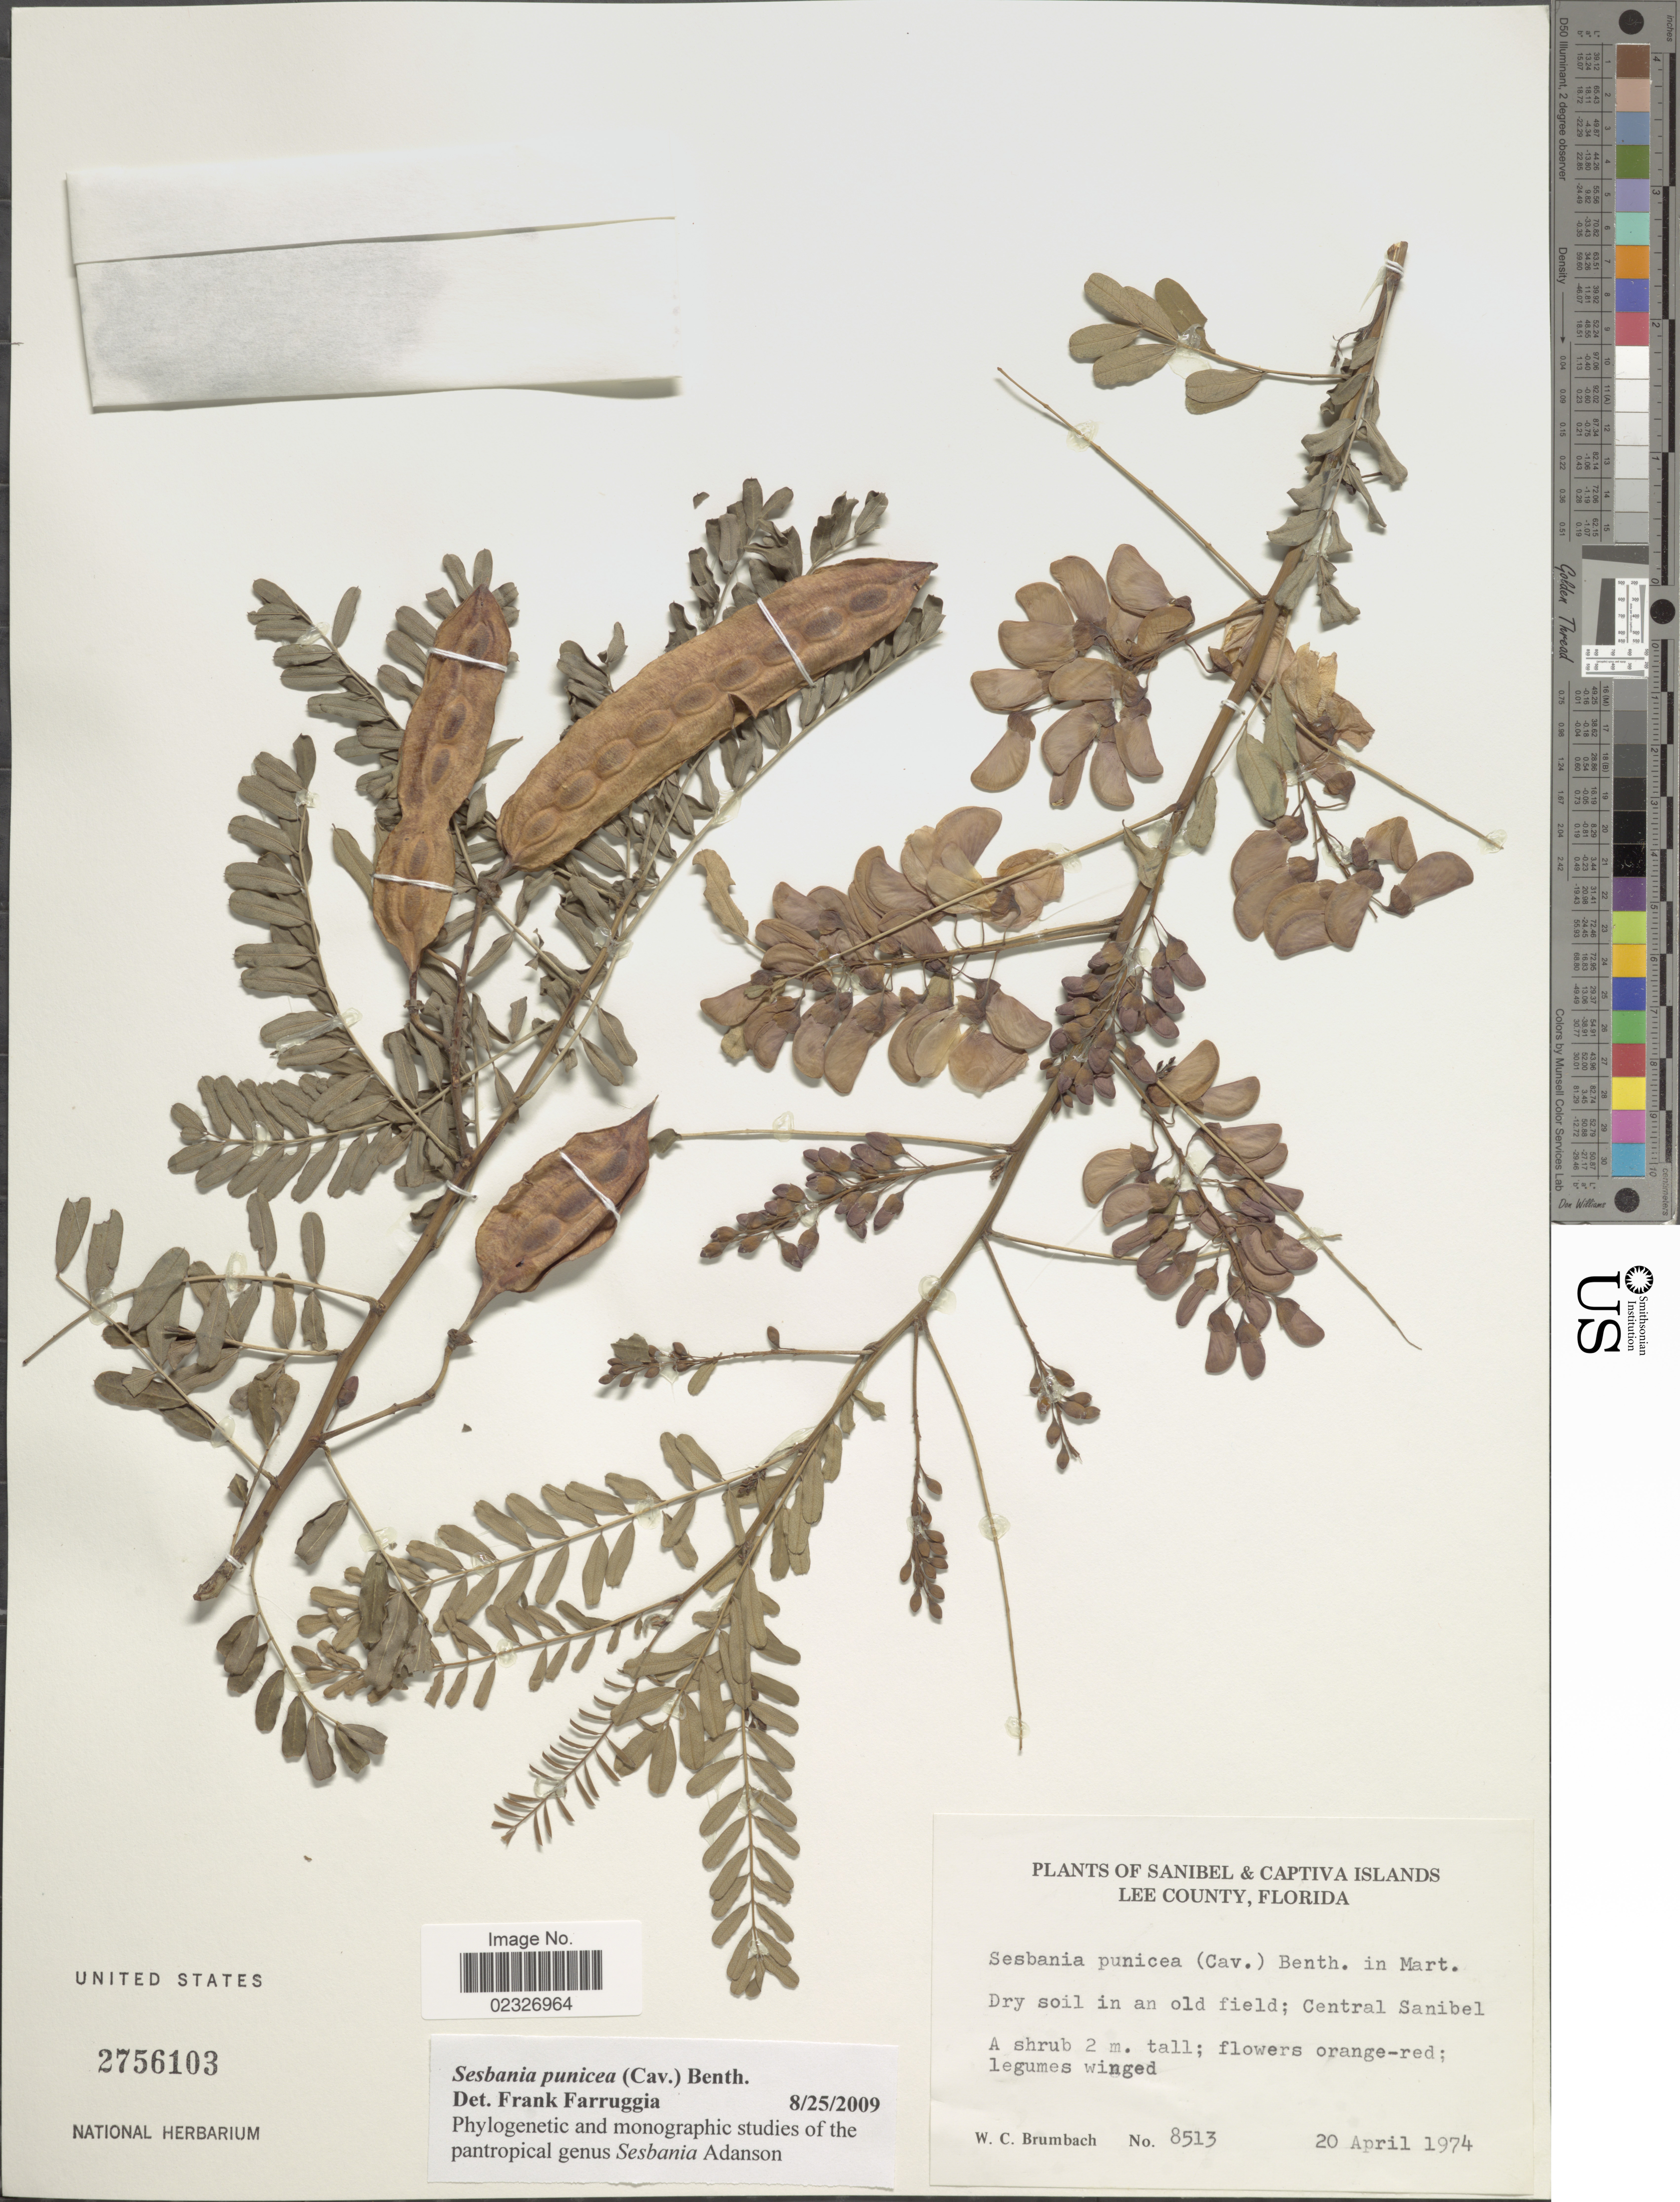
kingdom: Plantae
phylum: Tracheophyta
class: Magnoliopsida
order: Fabales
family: Fabaceae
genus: Sesbania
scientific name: Sesbania punicea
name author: (Cav.) Benth.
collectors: W. C. Brumbach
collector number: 8513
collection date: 1974-04-20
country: United States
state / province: Florida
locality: Sanibel & Captiva Islands, Lee County, Central Sanibel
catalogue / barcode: US 2756103